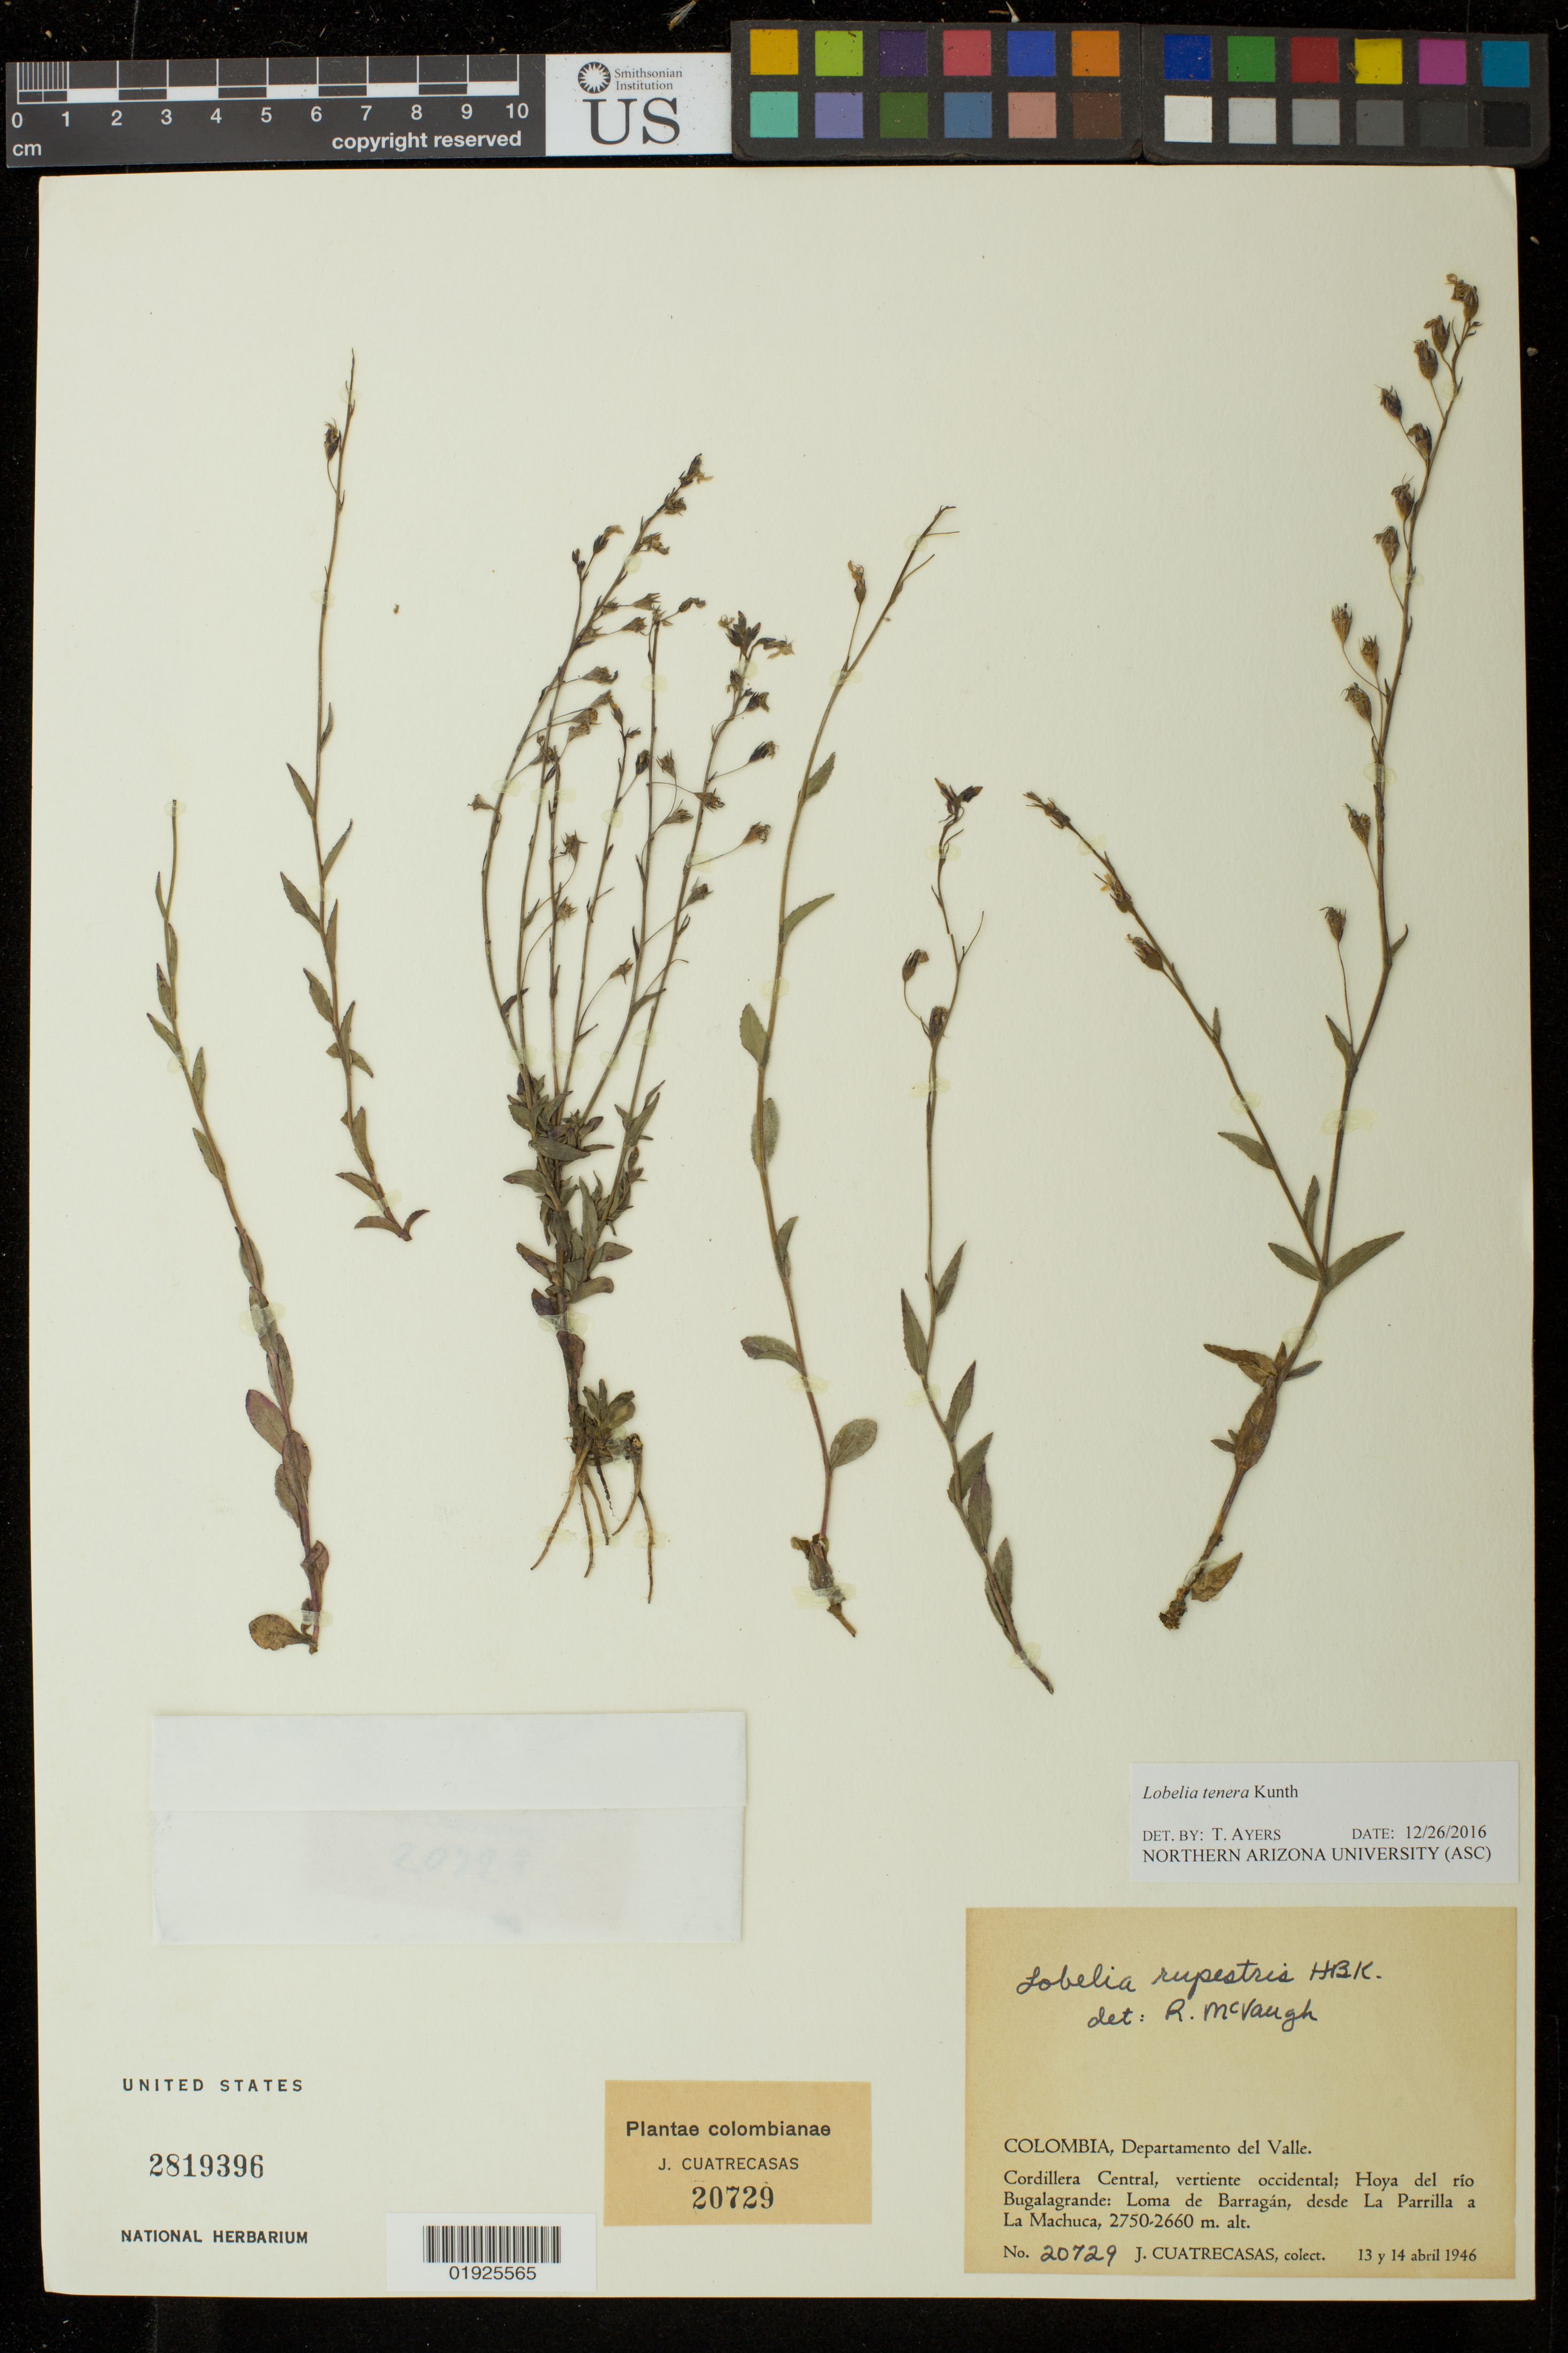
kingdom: Plantae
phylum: Tracheophyta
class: Magnoliopsida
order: Asterales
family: Campanulaceae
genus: Lobelia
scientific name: Lobelia tenera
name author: Kunth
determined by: Ayers, Tina J.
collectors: J. Cuatrecasas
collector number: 20729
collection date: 1946-04-13/1946-04-14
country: Colombia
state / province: Valle del Cauca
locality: Cordillera Central, vertiente occidental; Hoya del rio Bugalagrande: Loma de Barragan, desde La Parilla a La Machuca.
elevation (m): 2660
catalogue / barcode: US 2819396